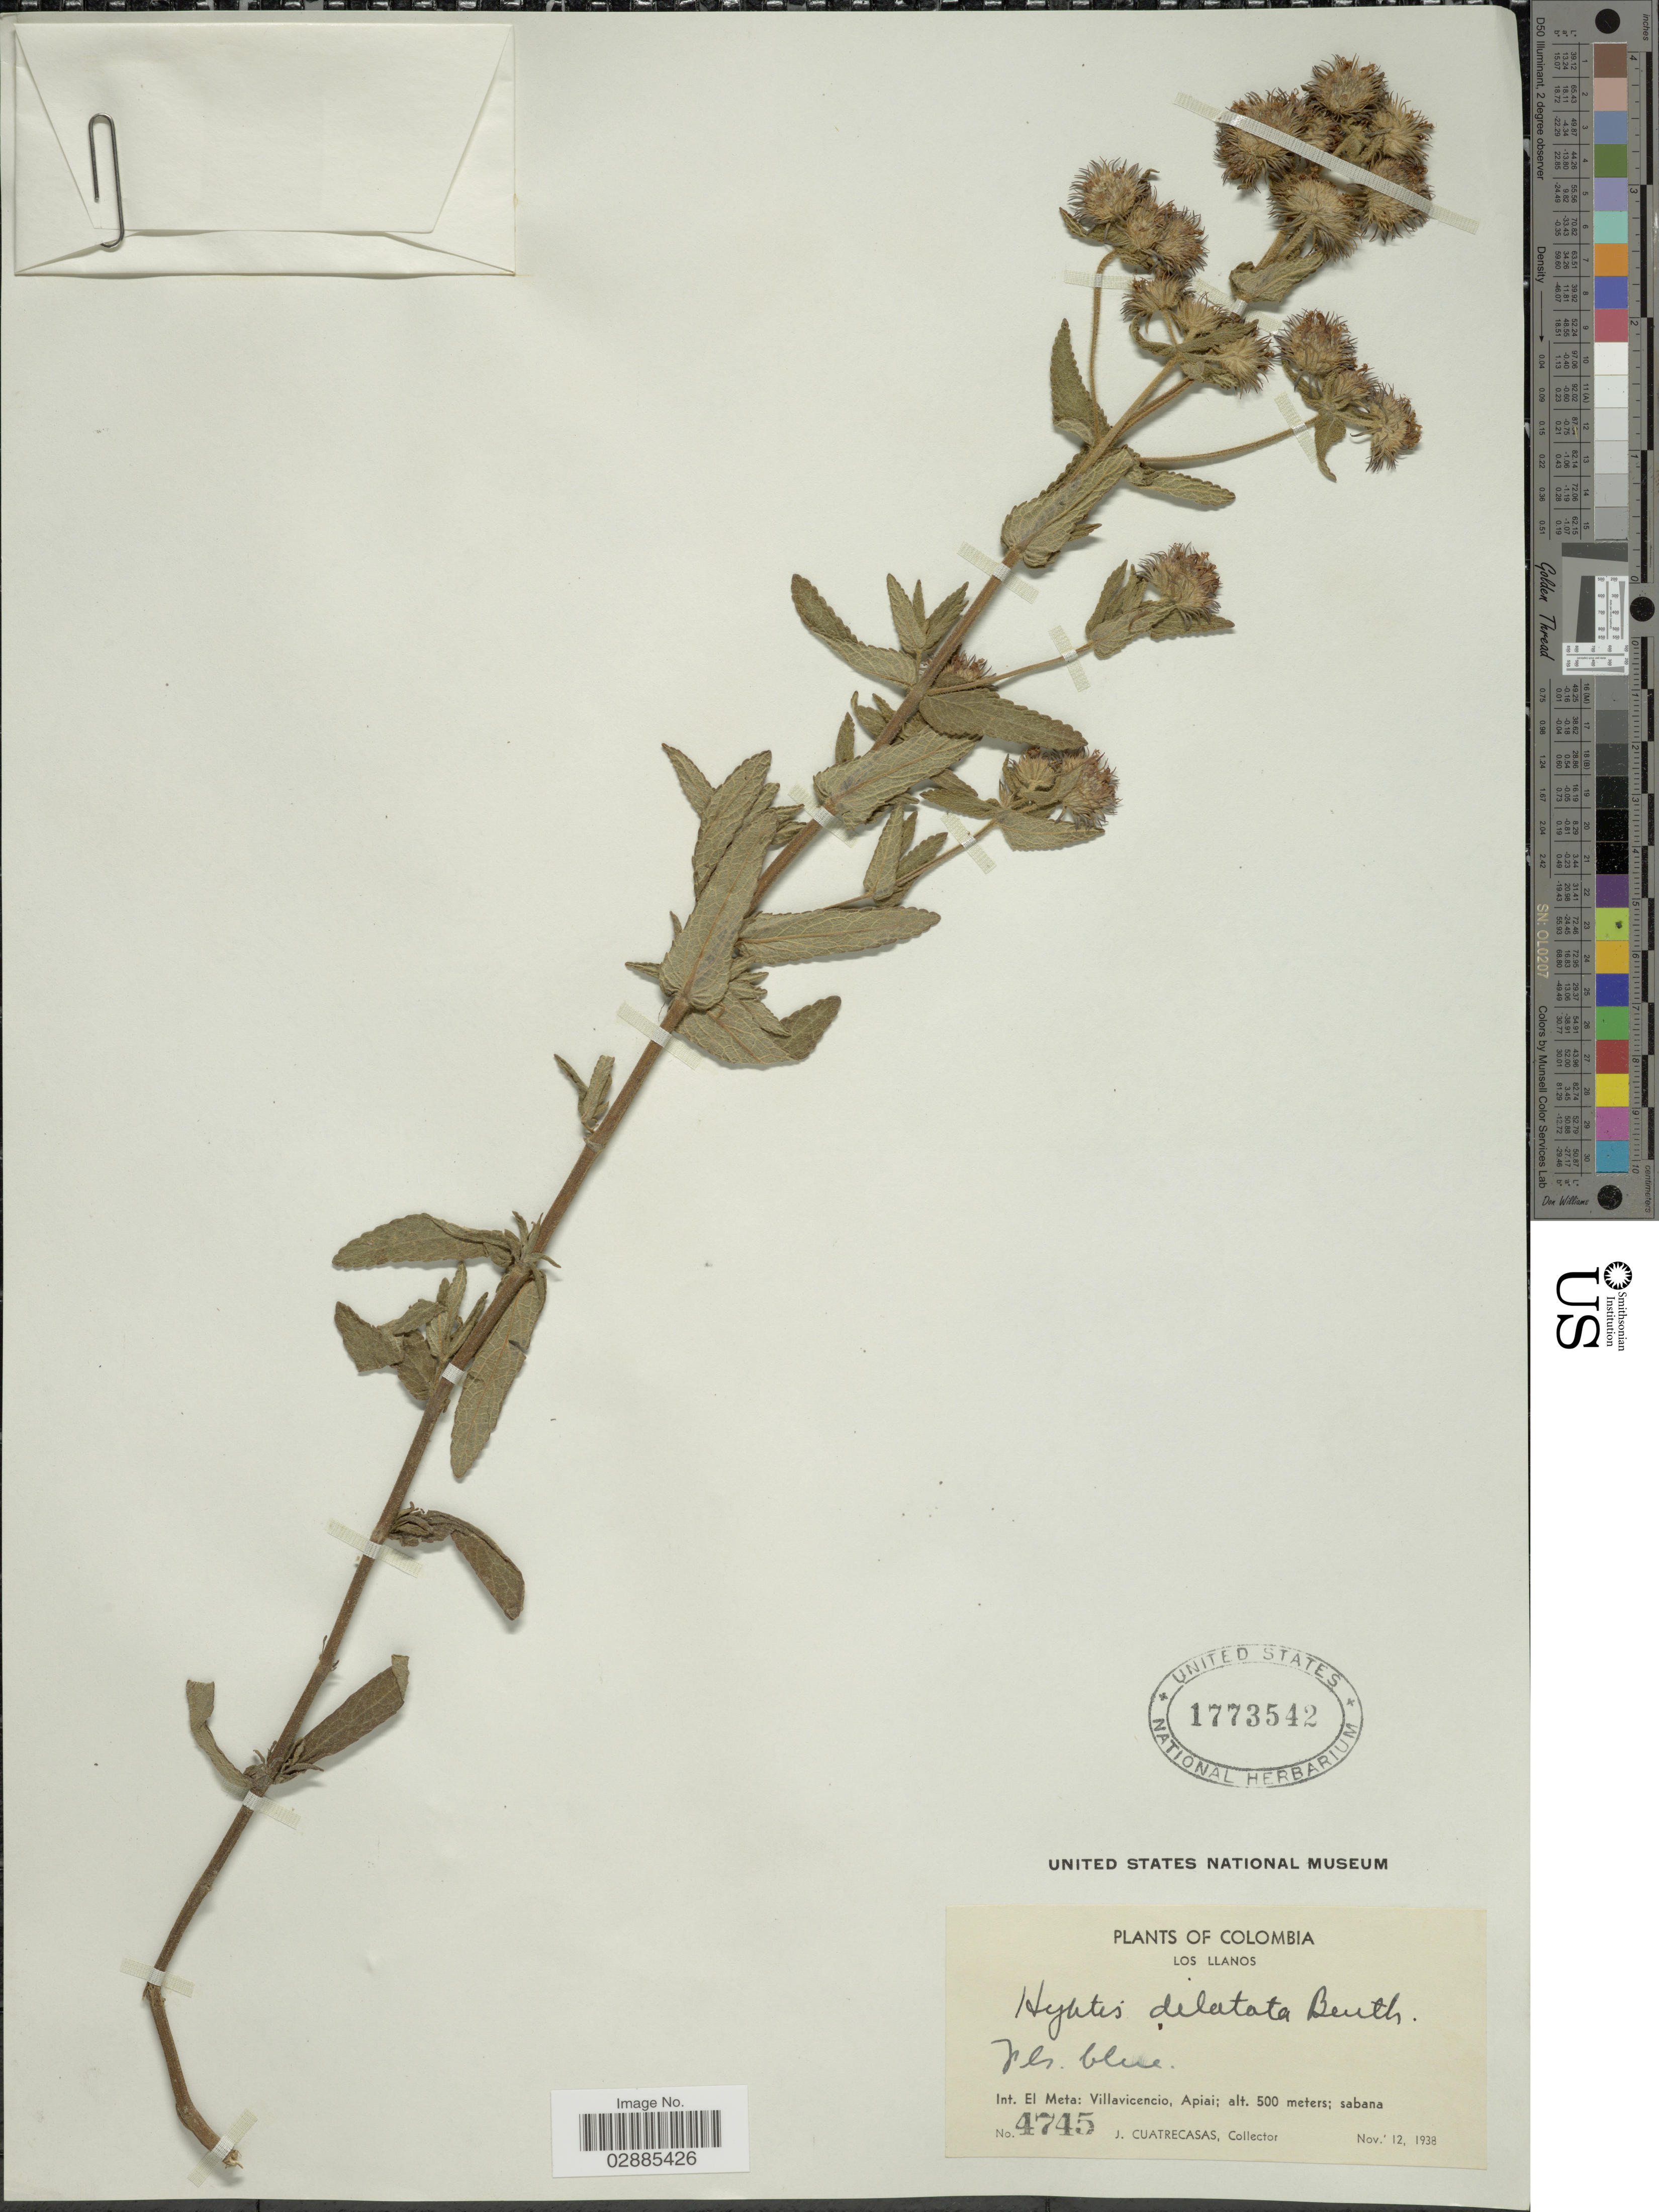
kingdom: Plantae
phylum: Tracheophyta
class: Magnoliopsida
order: Lamiales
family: Lamiaceae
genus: Hyptis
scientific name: Hyptis dilatata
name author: Benth.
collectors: J. Cuatrecasas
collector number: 4745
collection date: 1938-11-12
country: Colombia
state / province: Meta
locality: Los Llanos. Int. El Meta: Villavicencio, Apiai.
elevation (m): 500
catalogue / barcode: US 1773542